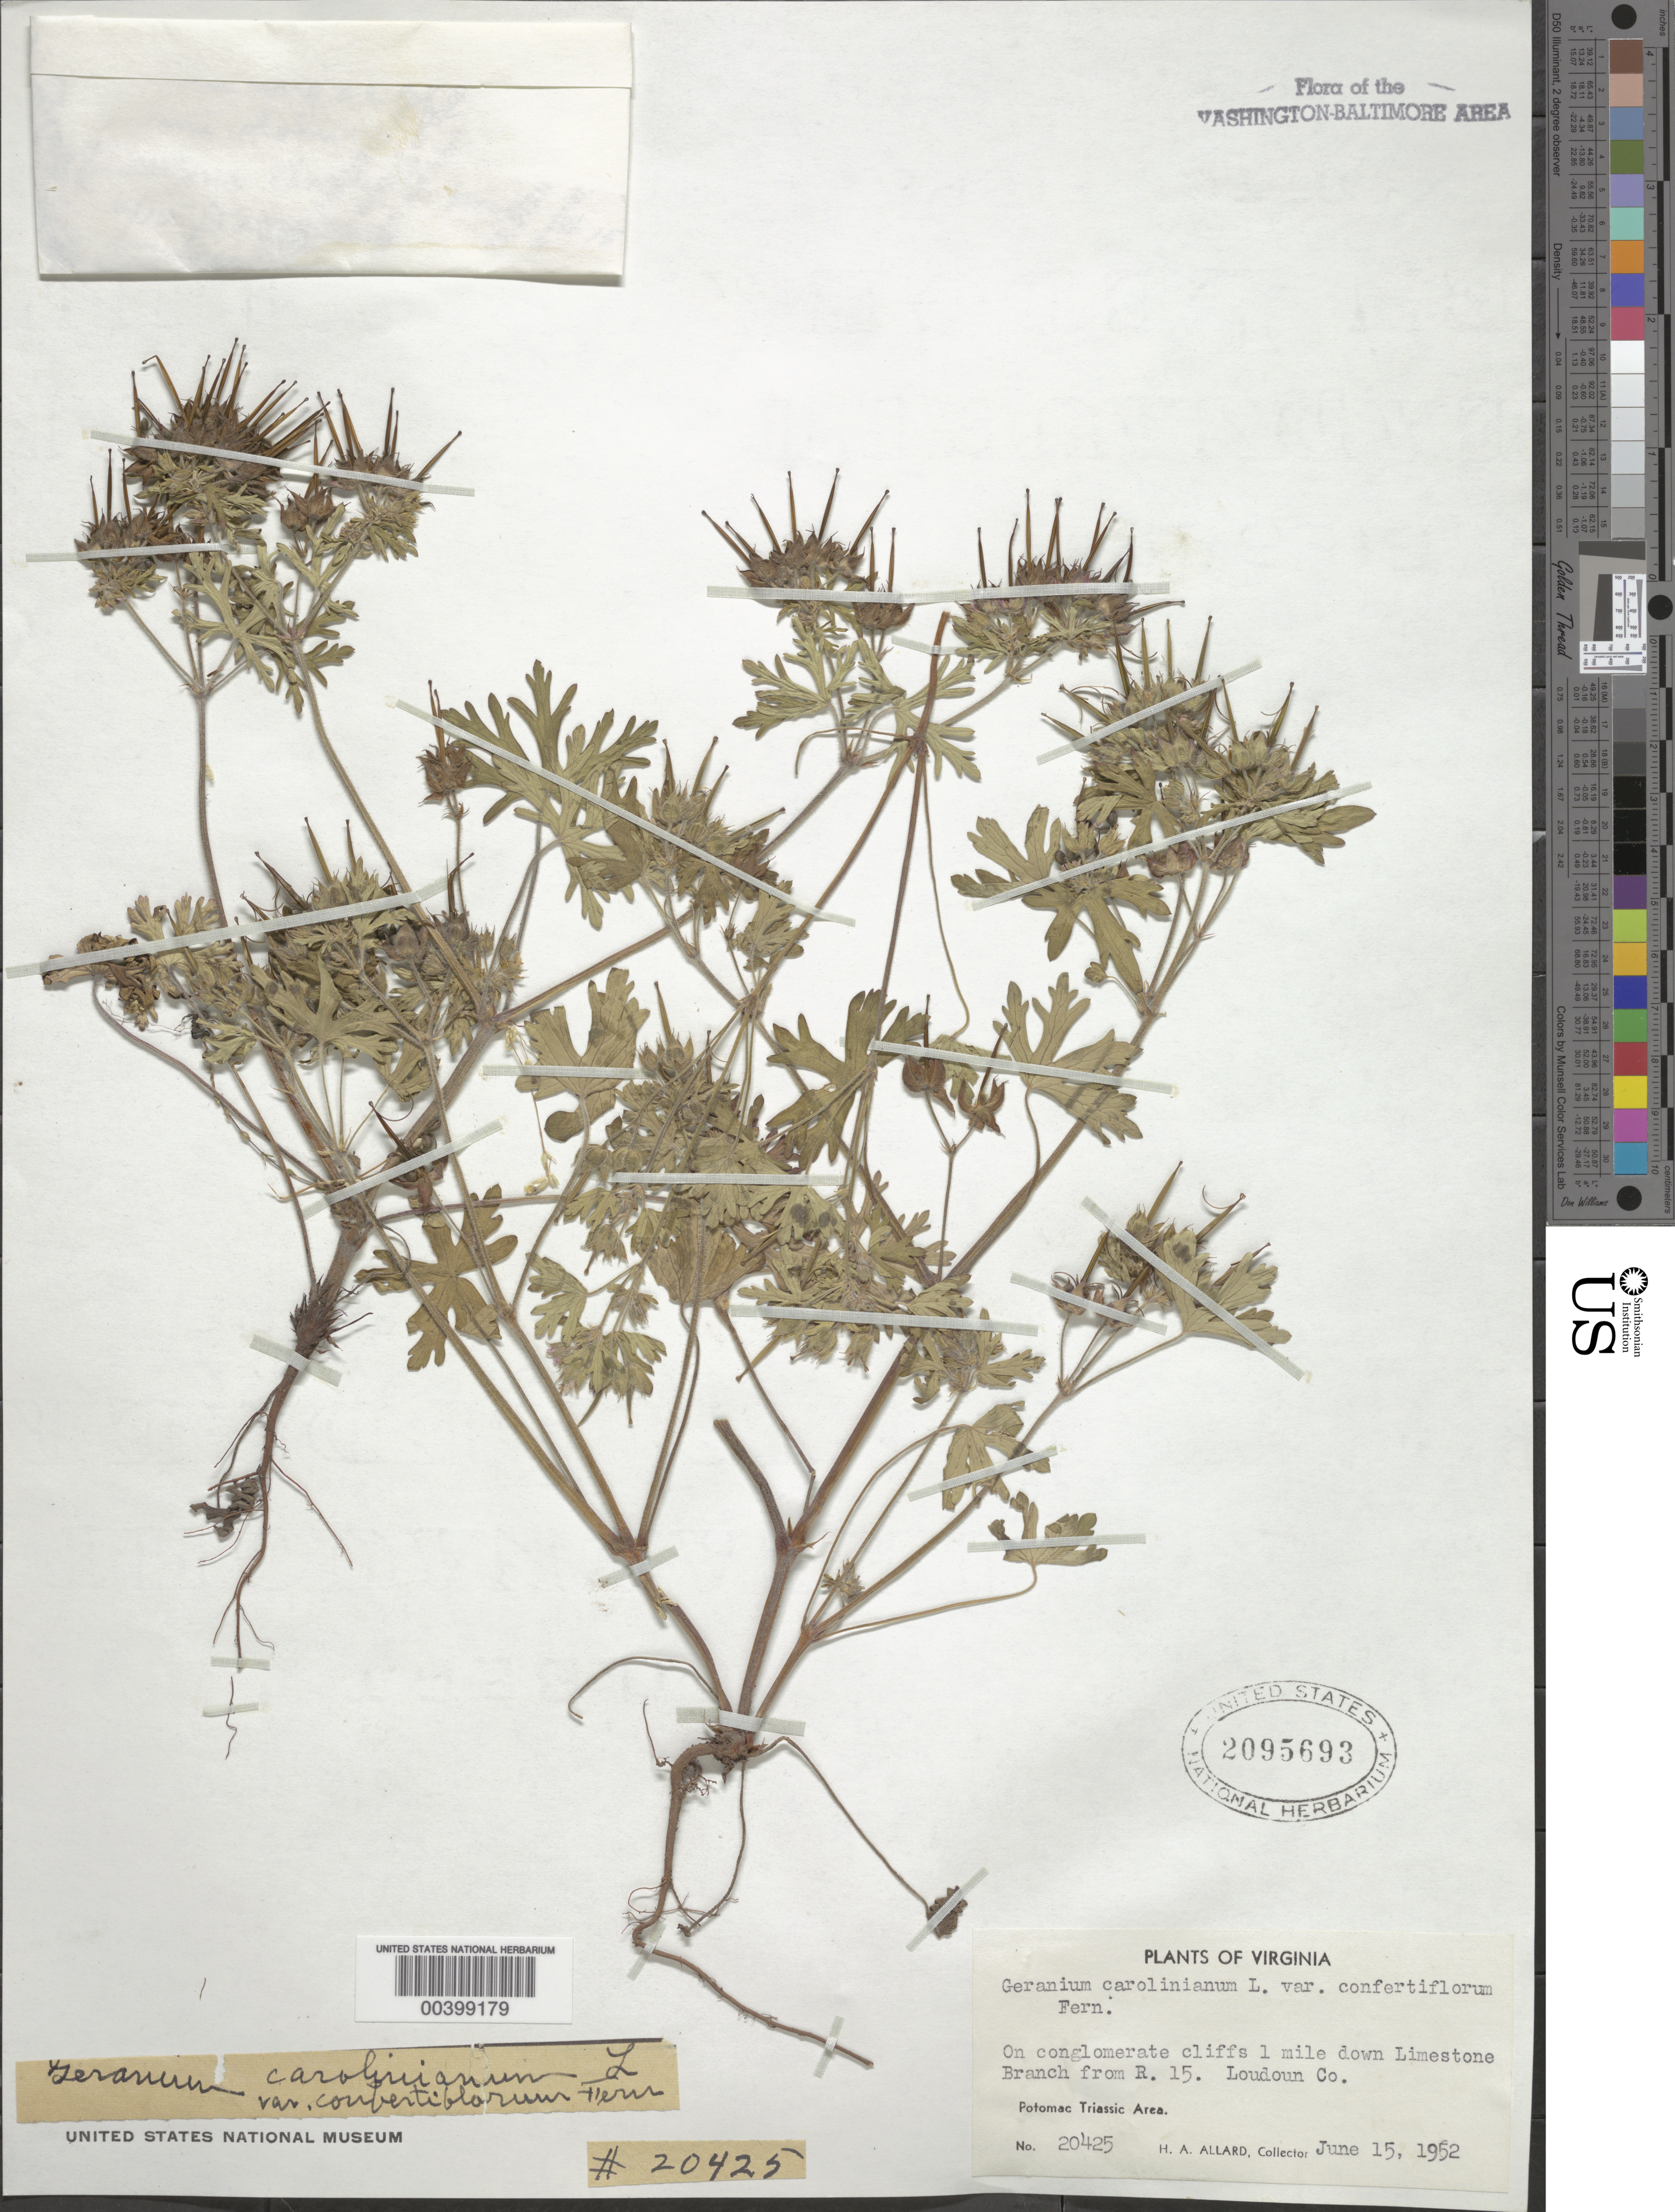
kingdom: Plantae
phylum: Tracheophyta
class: Magnoliopsida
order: Geraniales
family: Geraniaceae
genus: Geranium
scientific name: Geranium carolinianum var. confertiflorum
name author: Fernald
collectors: H. A. Allard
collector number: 20425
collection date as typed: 15 Jun 1952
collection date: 1952-06-15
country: United States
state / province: Virginia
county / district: Loudoun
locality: Downstream from Route 15 on Limestone Branch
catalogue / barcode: US 2095693